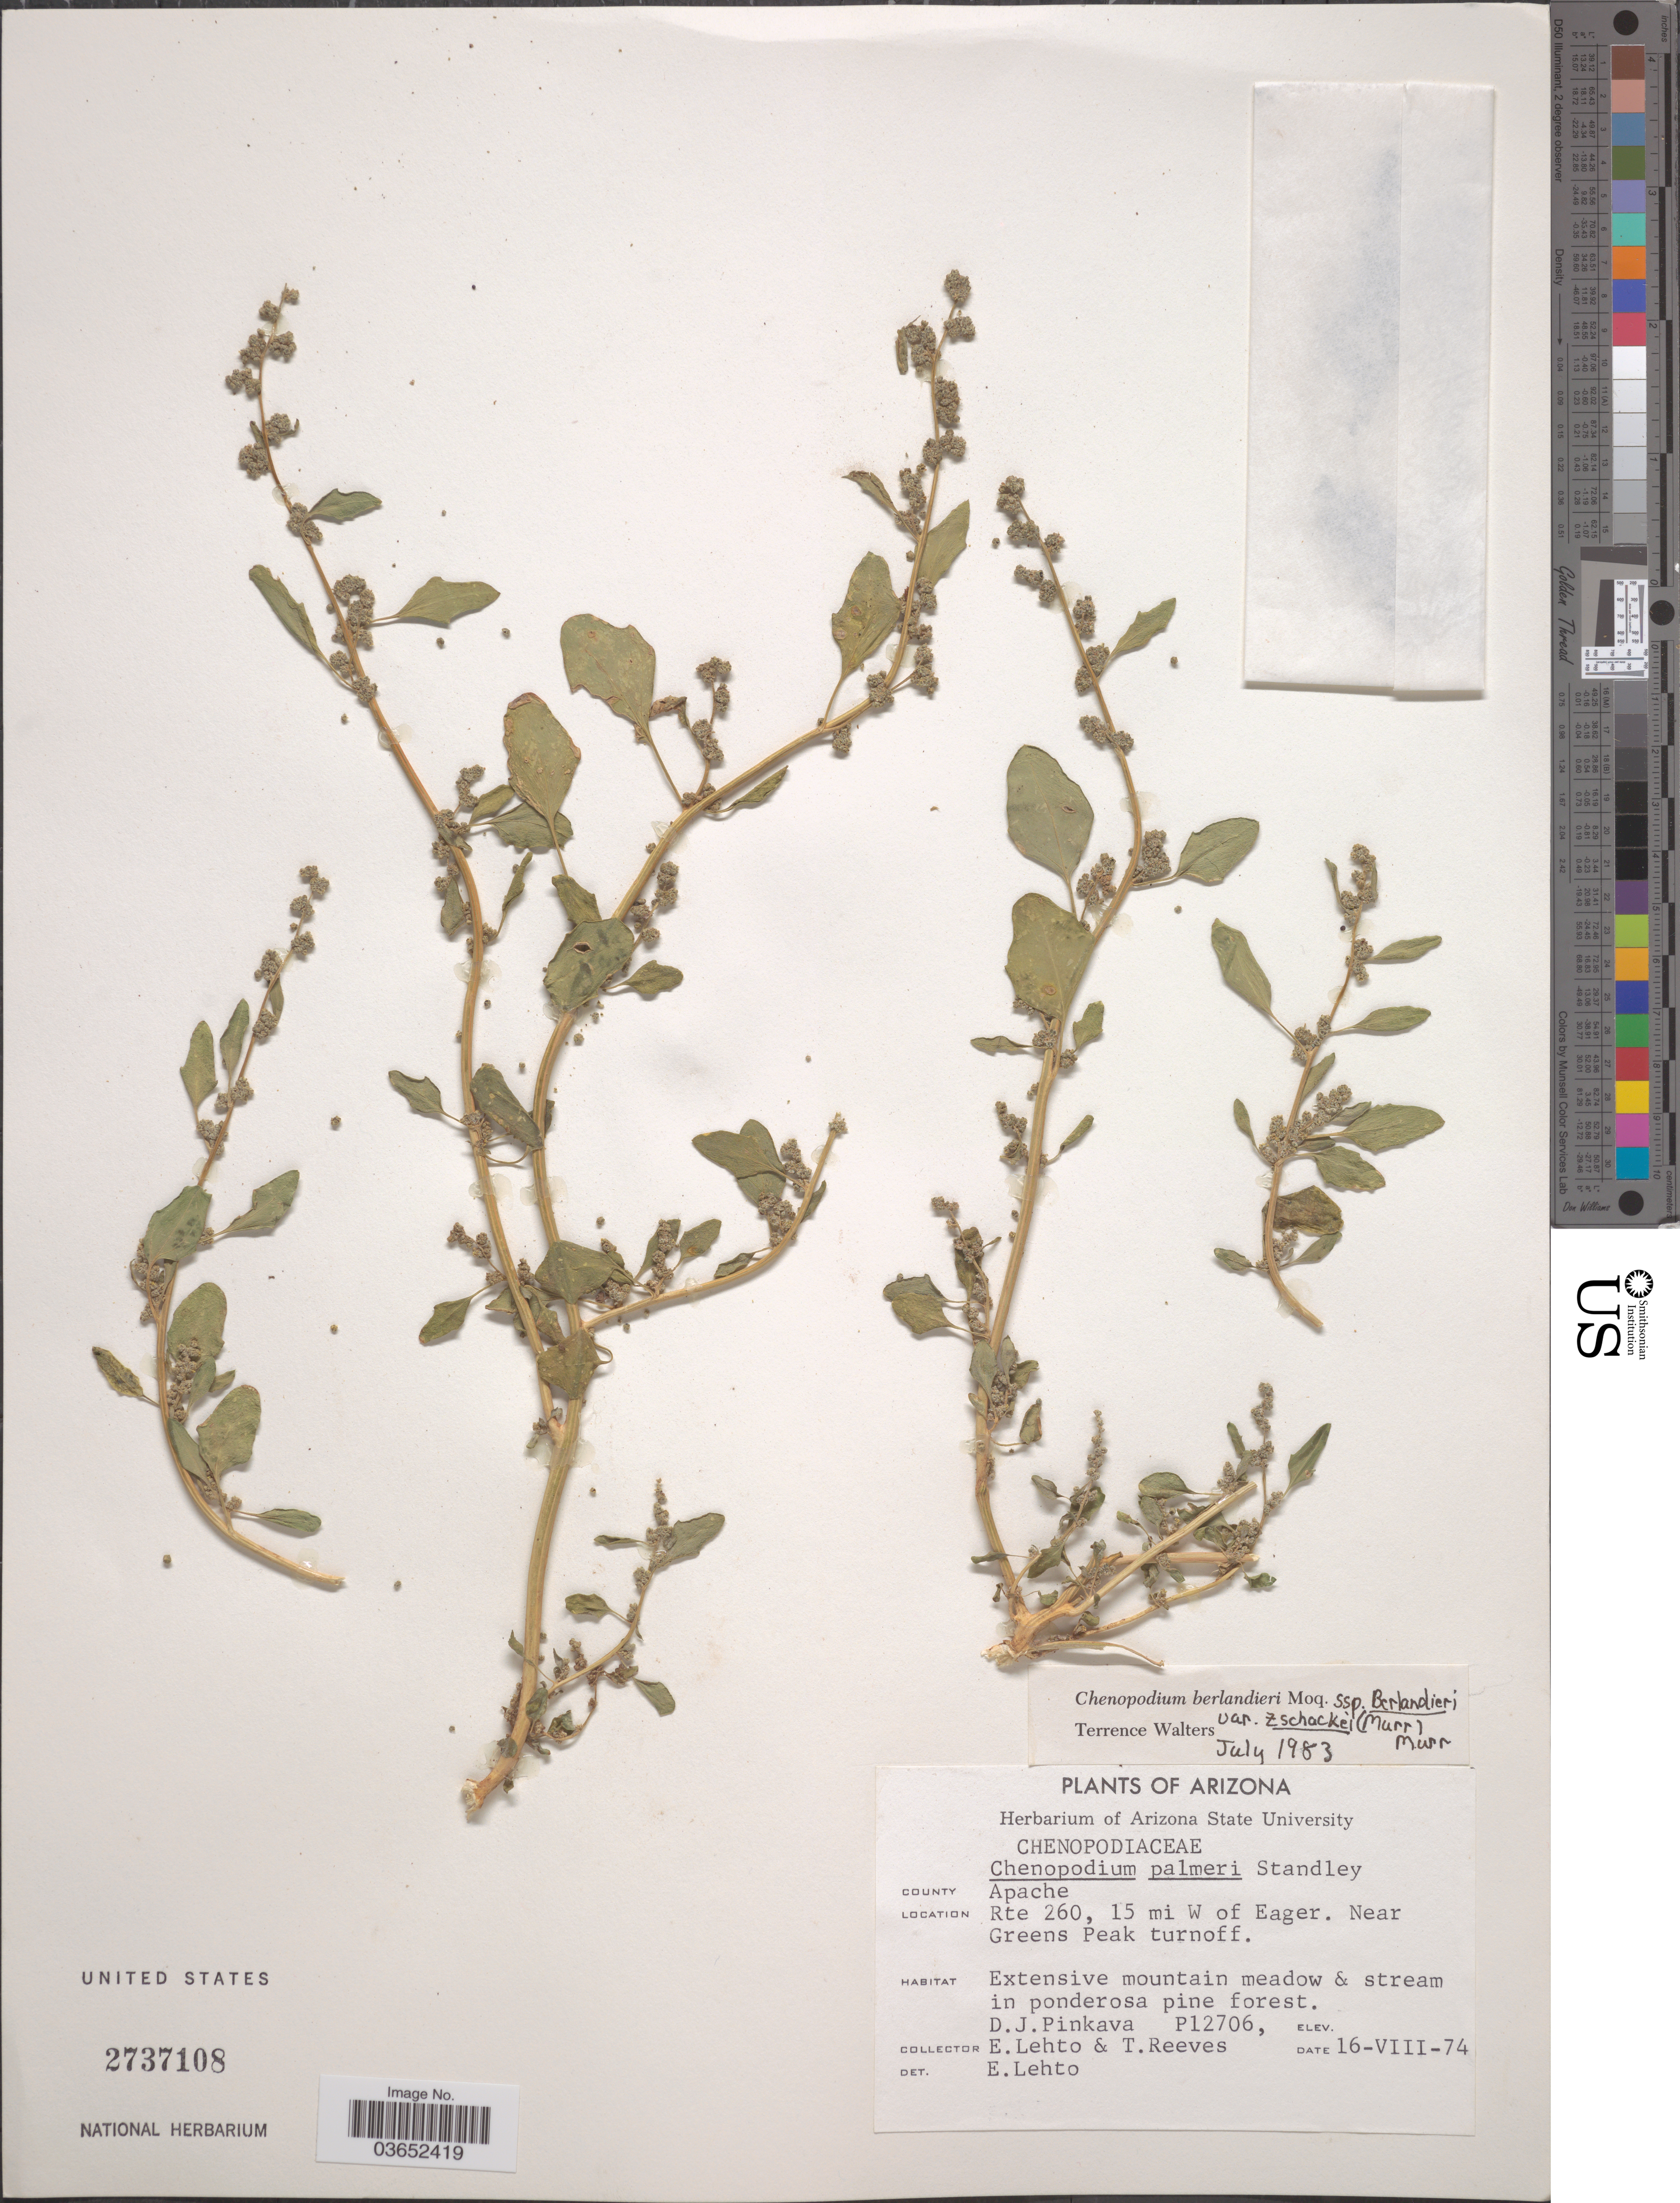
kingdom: Plantae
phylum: Tracheophyta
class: Magnoliopsida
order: Caryophyllales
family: Amaranthaceae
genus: Chenopodium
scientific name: Chenopodium berlandieri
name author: Moq.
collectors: D. J. Pinkava, E. Lehto & T. Reeves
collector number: P12706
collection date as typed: Transcribed d/m/y: 16/8/74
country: United States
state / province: Arizona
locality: County Apache. Rte 260, 15 mi W of Eager. Near Greens Peak turnoff.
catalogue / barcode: US 2737108